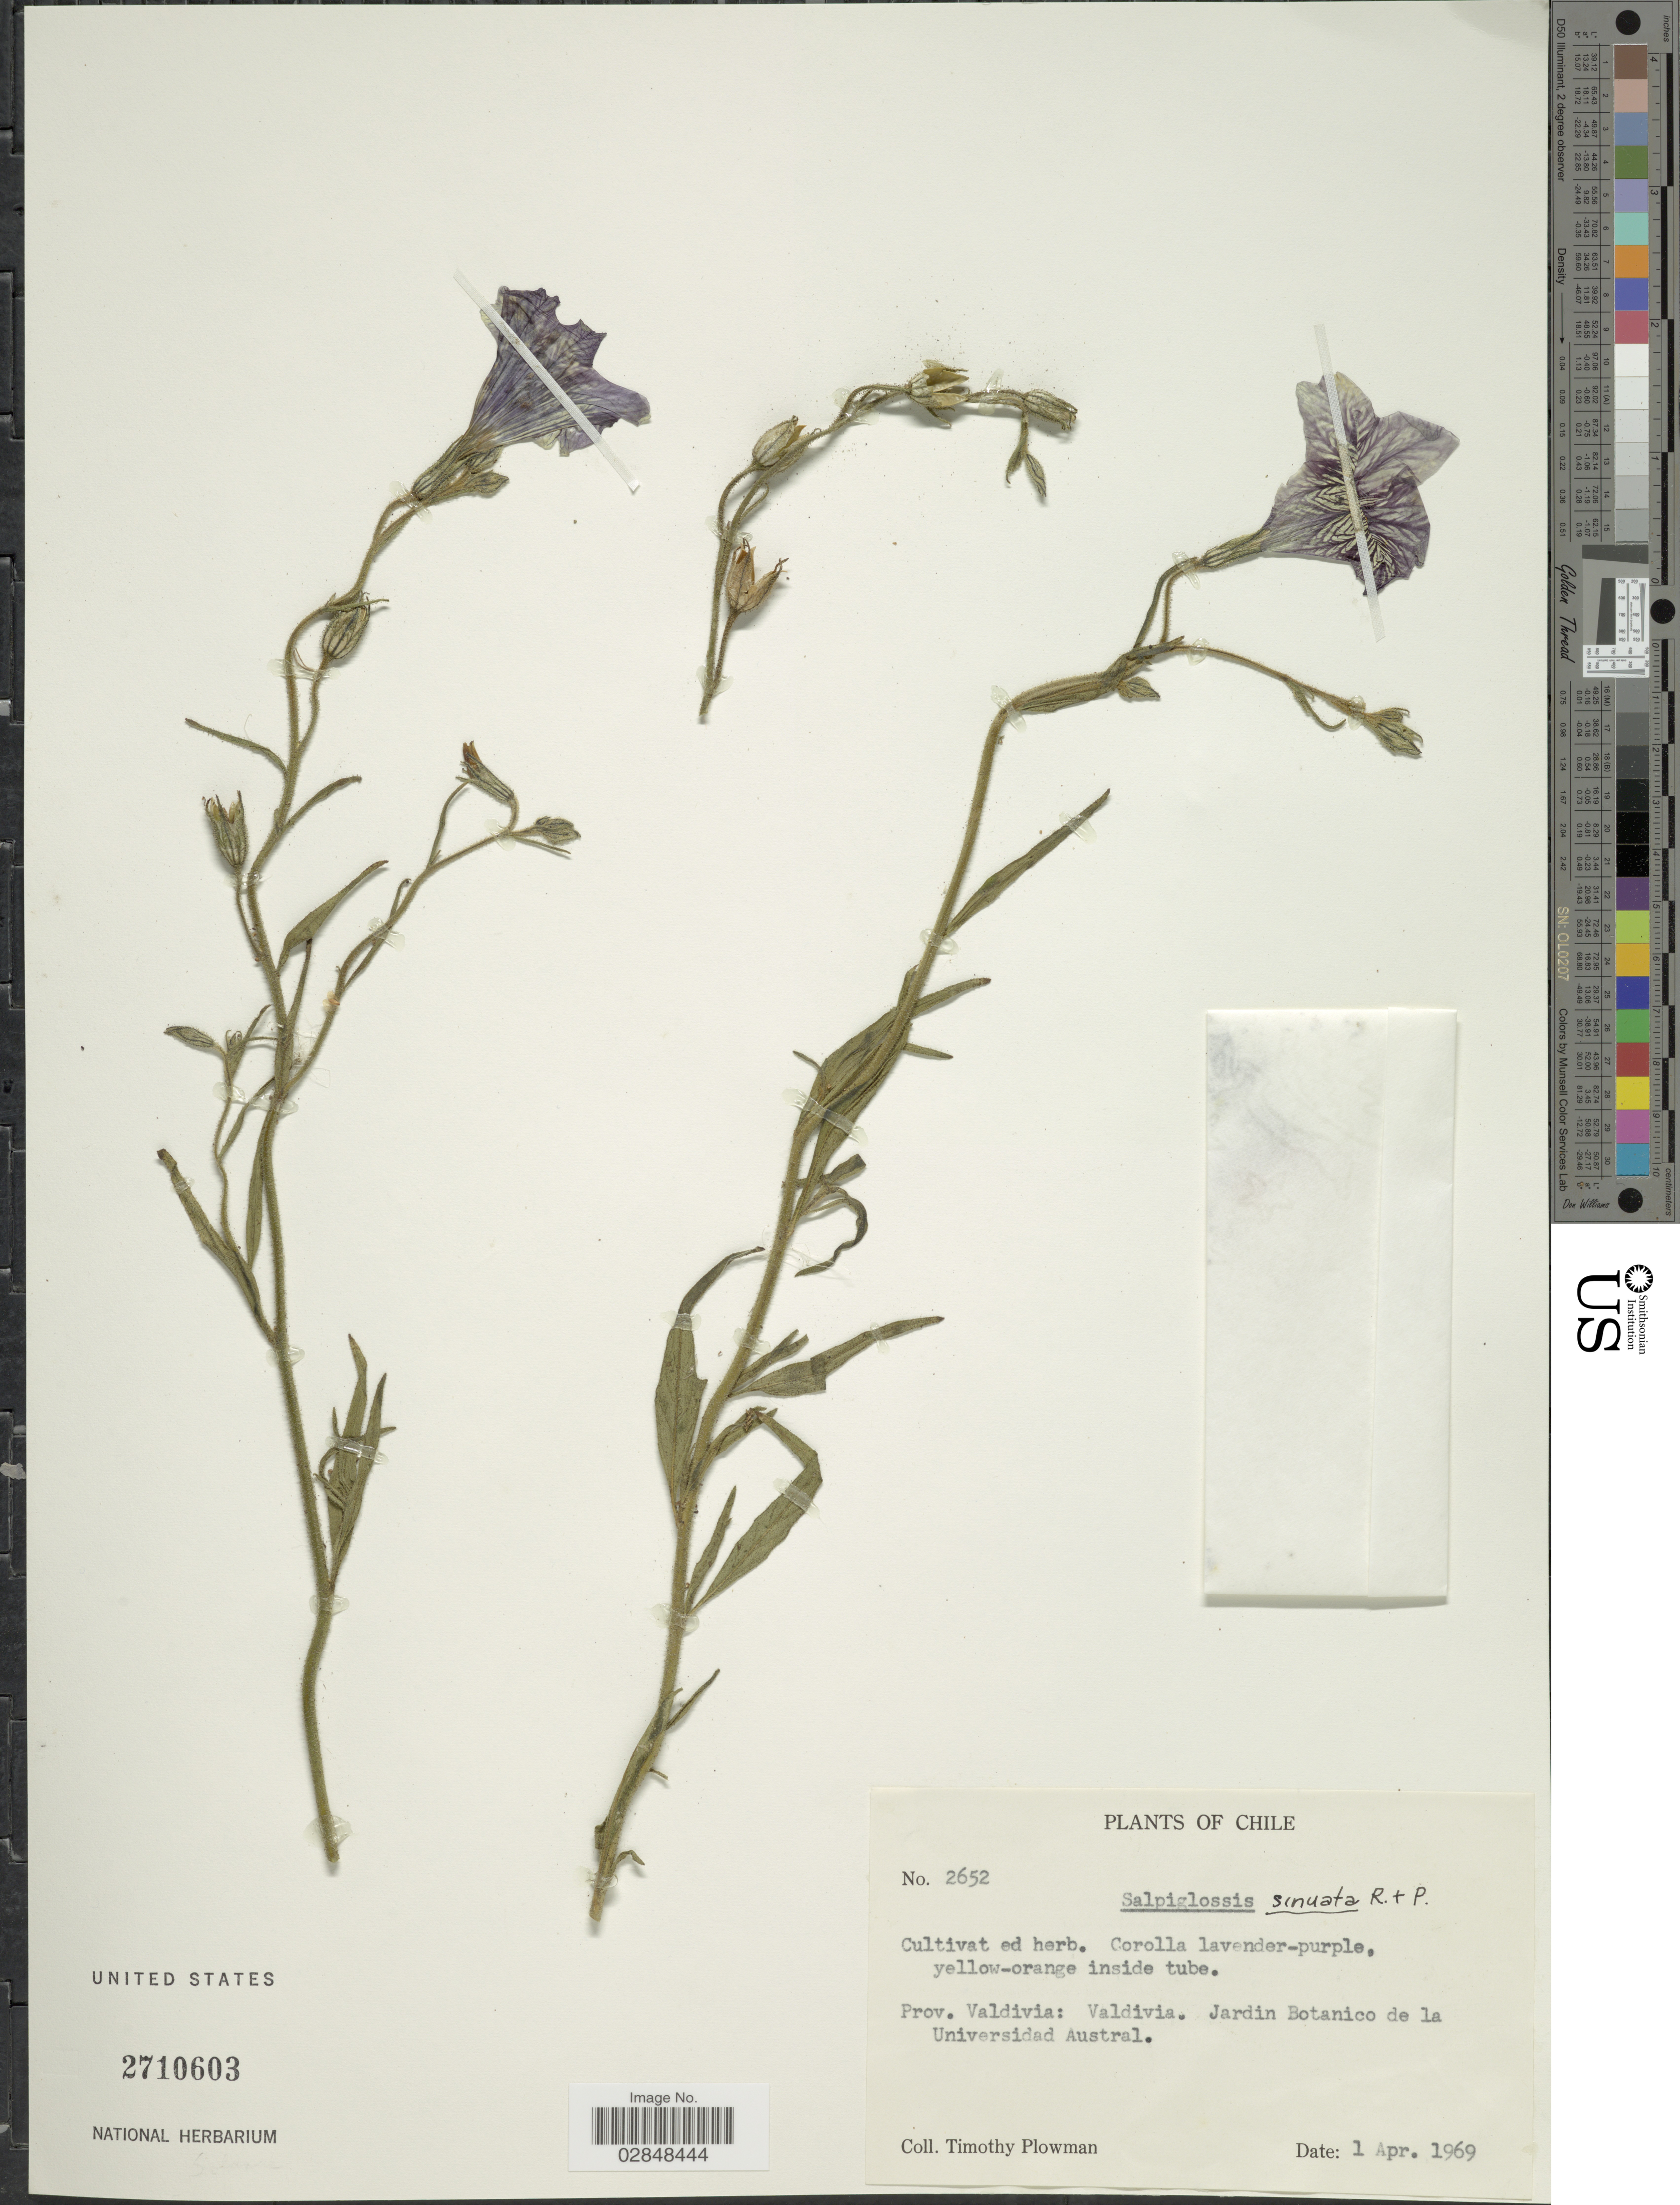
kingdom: Plantae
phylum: Tracheophyta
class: Magnoliopsida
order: Solanales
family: Solanaceae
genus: Salpiglossis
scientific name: Salpiglossis sinuata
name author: Ruiz & Pav.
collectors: T. Plowman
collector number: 2652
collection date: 1969-04-01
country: Chile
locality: Prov. Valdivia: Valdivia. Jardin Botanico de la Universidad Austral.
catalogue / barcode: US 2710603